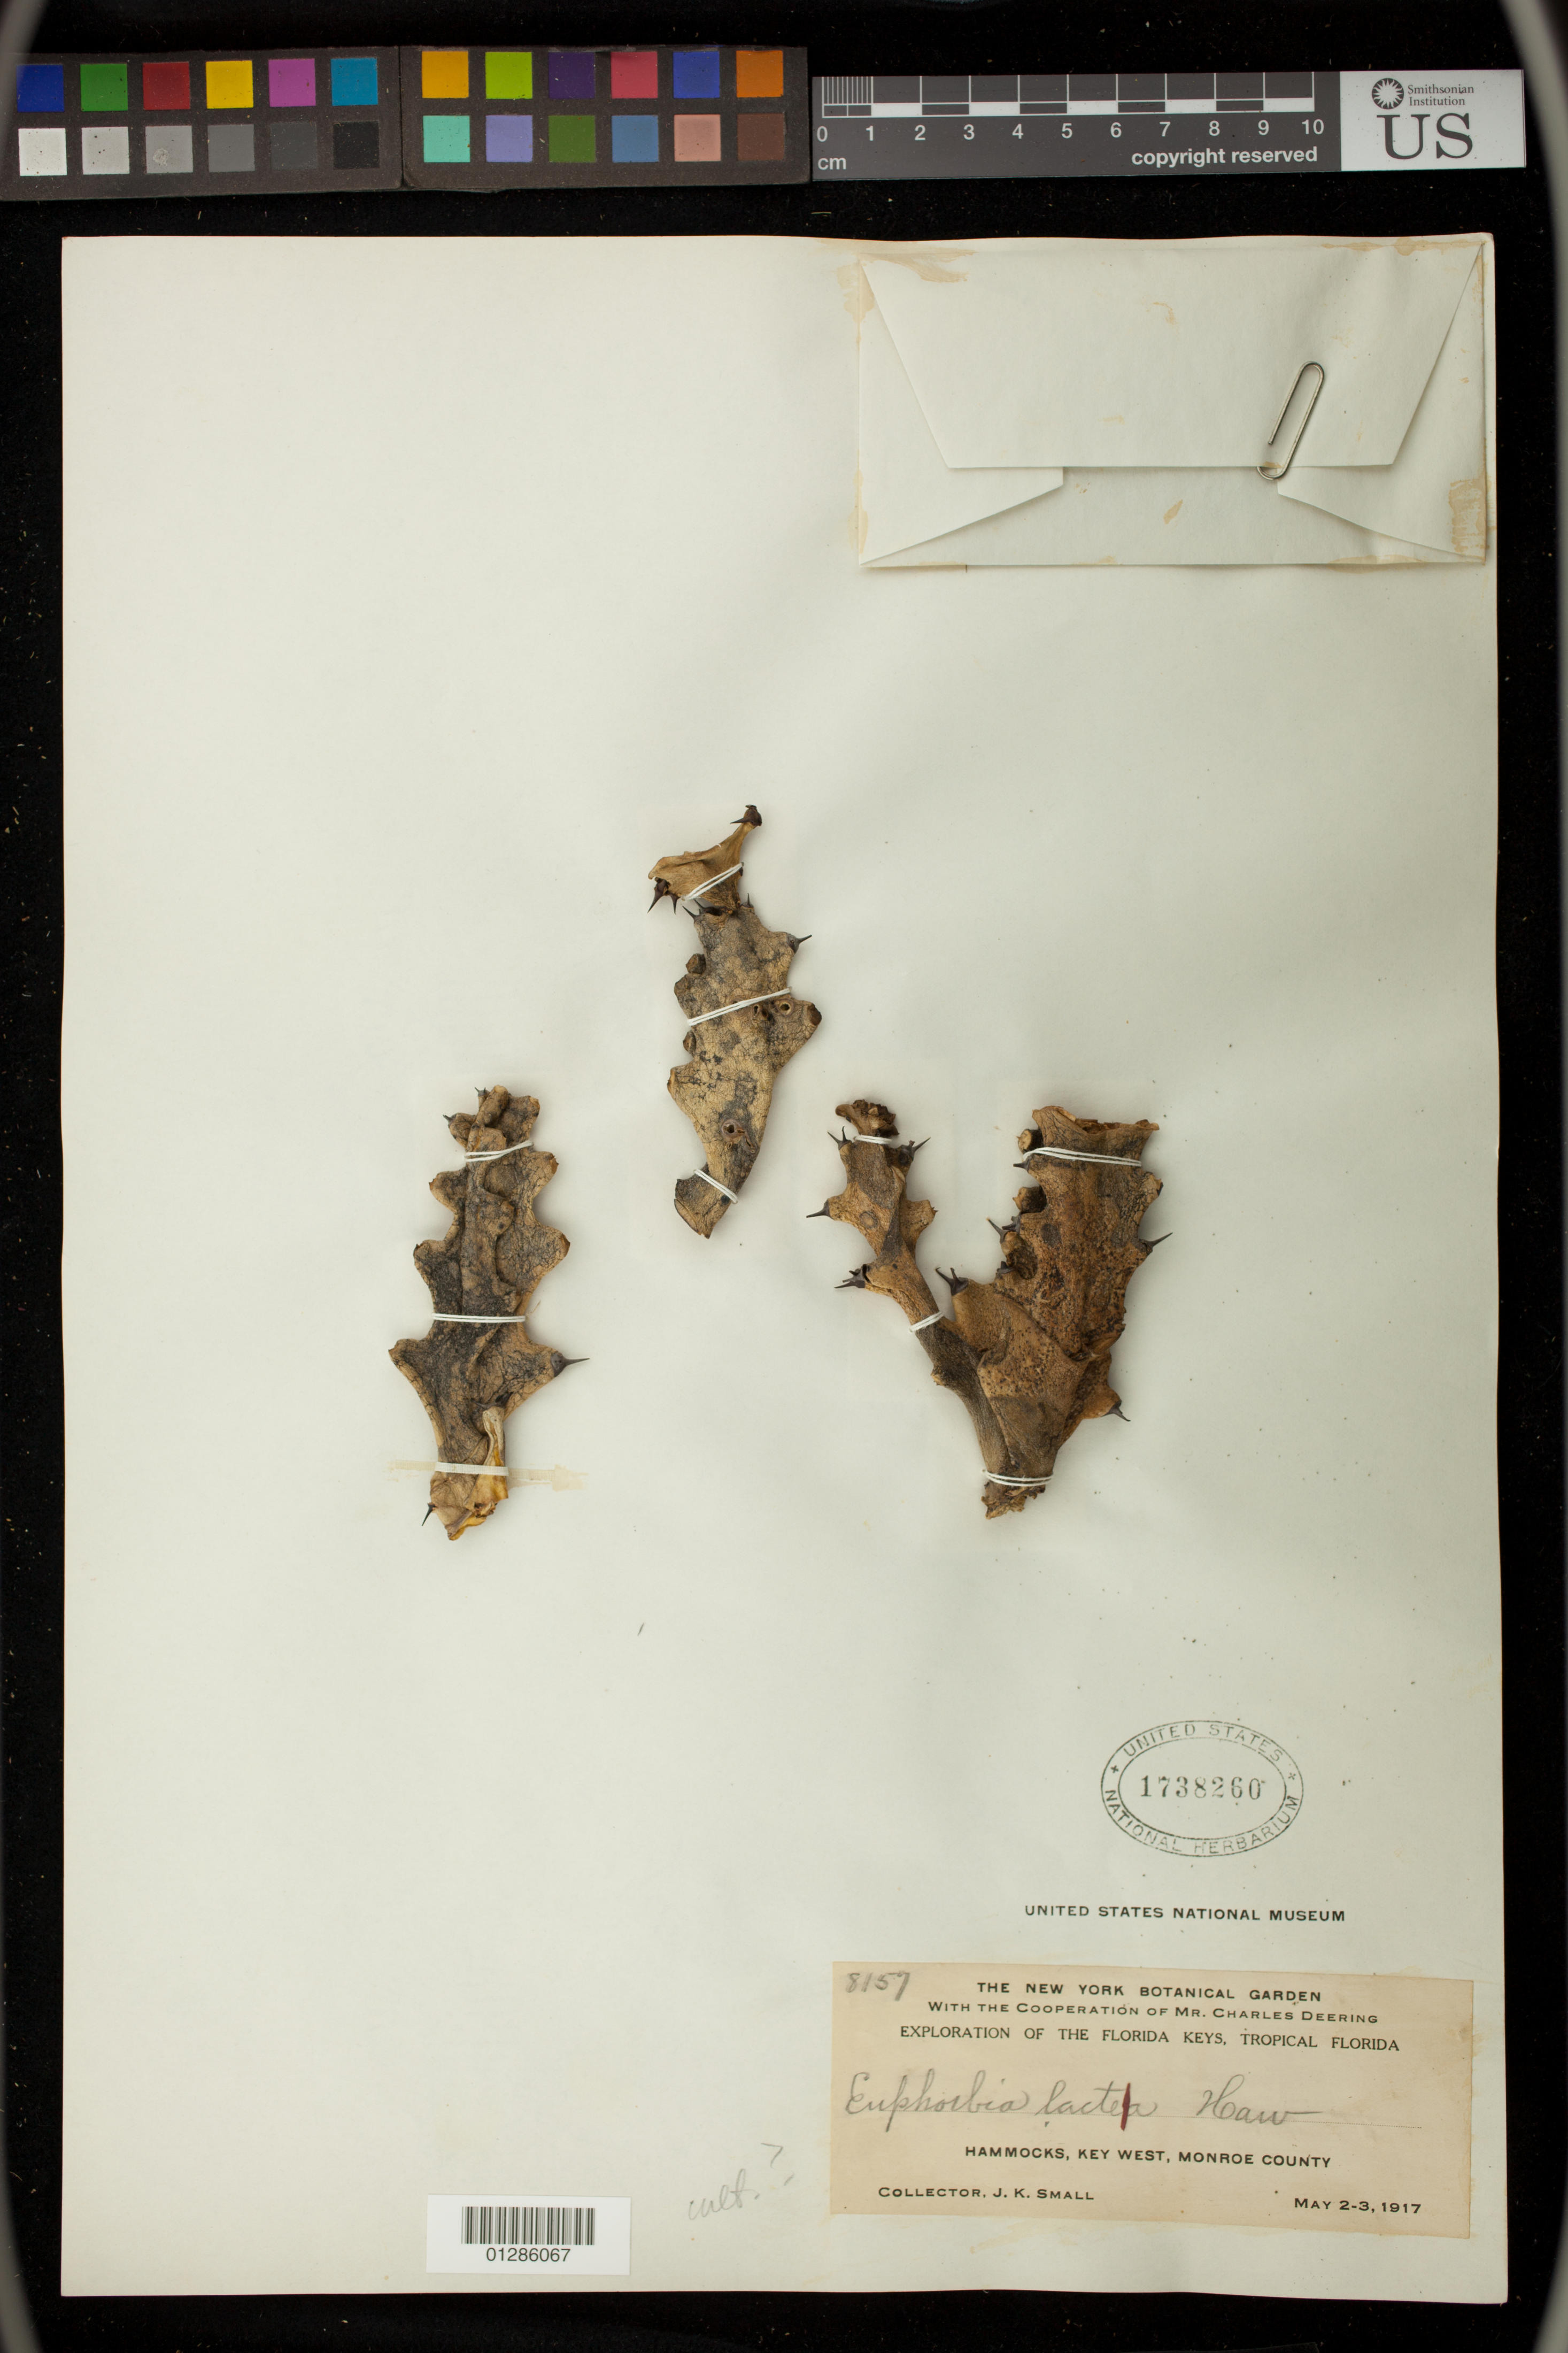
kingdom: Plantae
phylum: Tracheophyta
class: Magnoliopsida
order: Malpighiales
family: Euphorbiaceae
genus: Euphorbia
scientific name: Euphorbia lactea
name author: Haw.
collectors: J. K. Small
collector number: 8157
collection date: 1917-05-02/1917-05-03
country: United States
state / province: Florida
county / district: Monroe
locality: Hammocks, Key West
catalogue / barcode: US 1738260